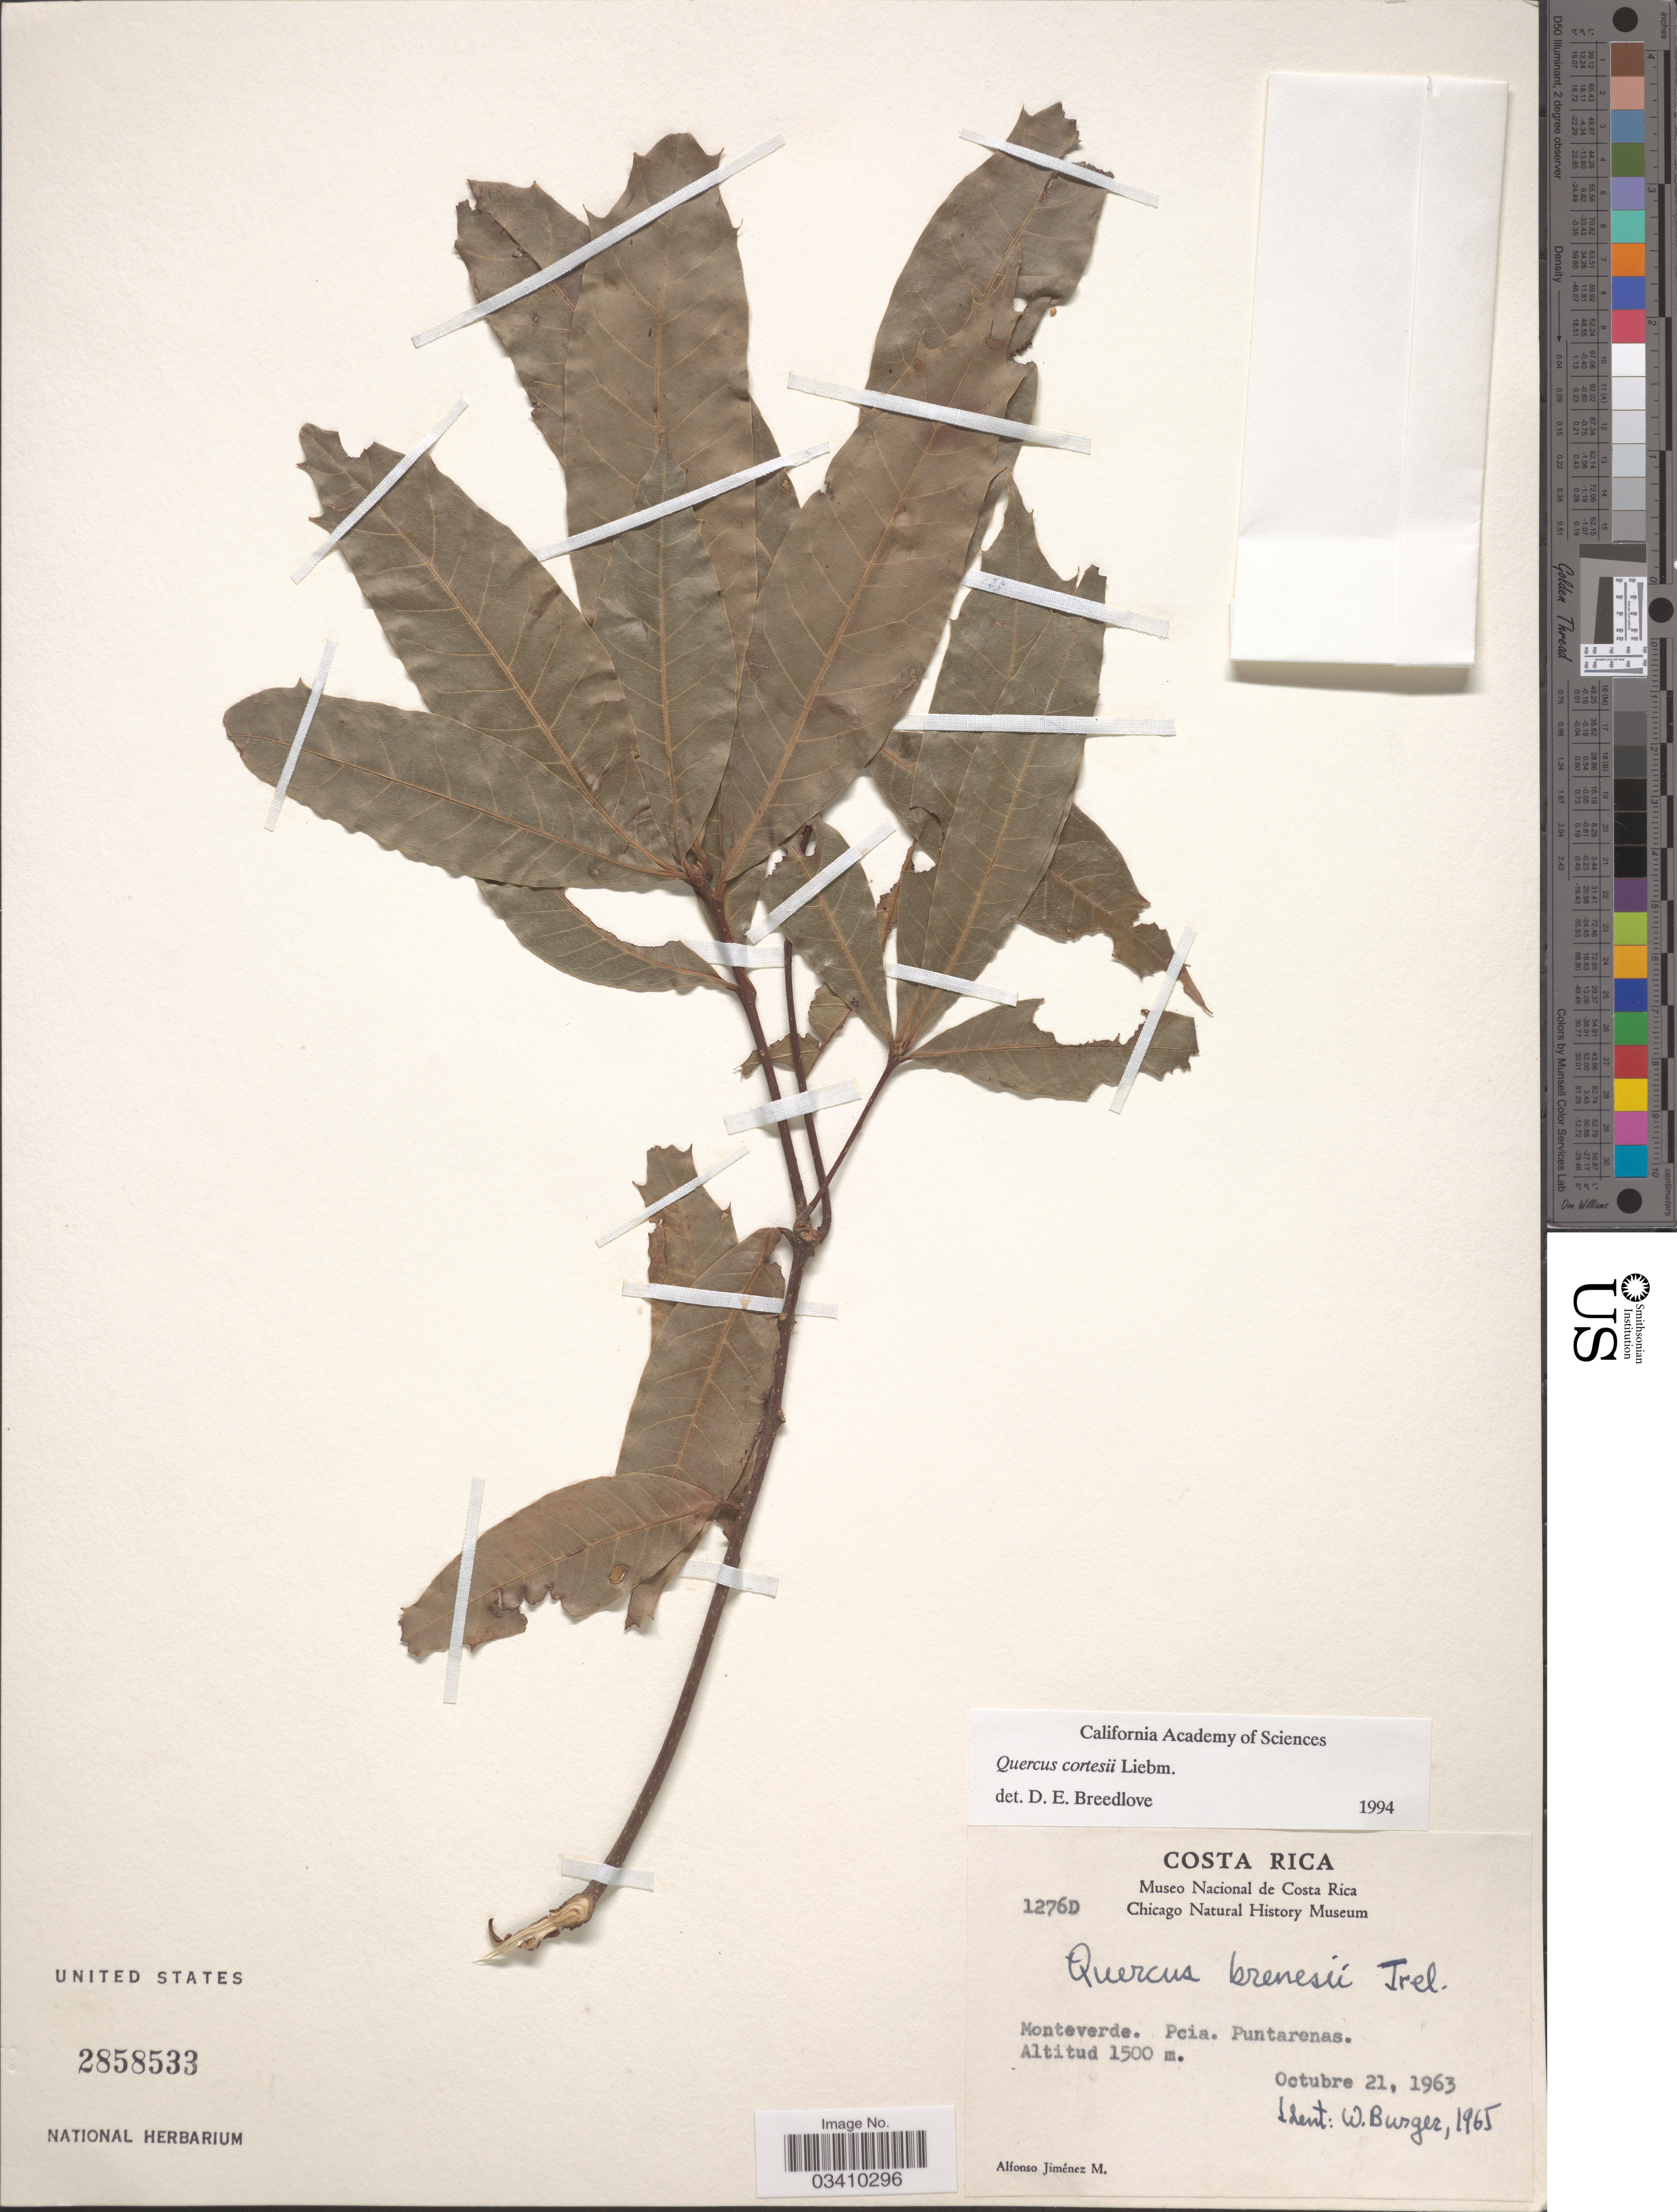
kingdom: Plantae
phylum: Tracheophyta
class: Magnoliopsida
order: Fagales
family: Fagaceae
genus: Quercus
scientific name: Quercus cortesii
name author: Liebm.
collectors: A. Jimenez M.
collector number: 1276D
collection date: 1963-10-21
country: Costa Rica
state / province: Puntarenas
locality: Monteverde.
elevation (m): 1500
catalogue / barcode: US 2858533